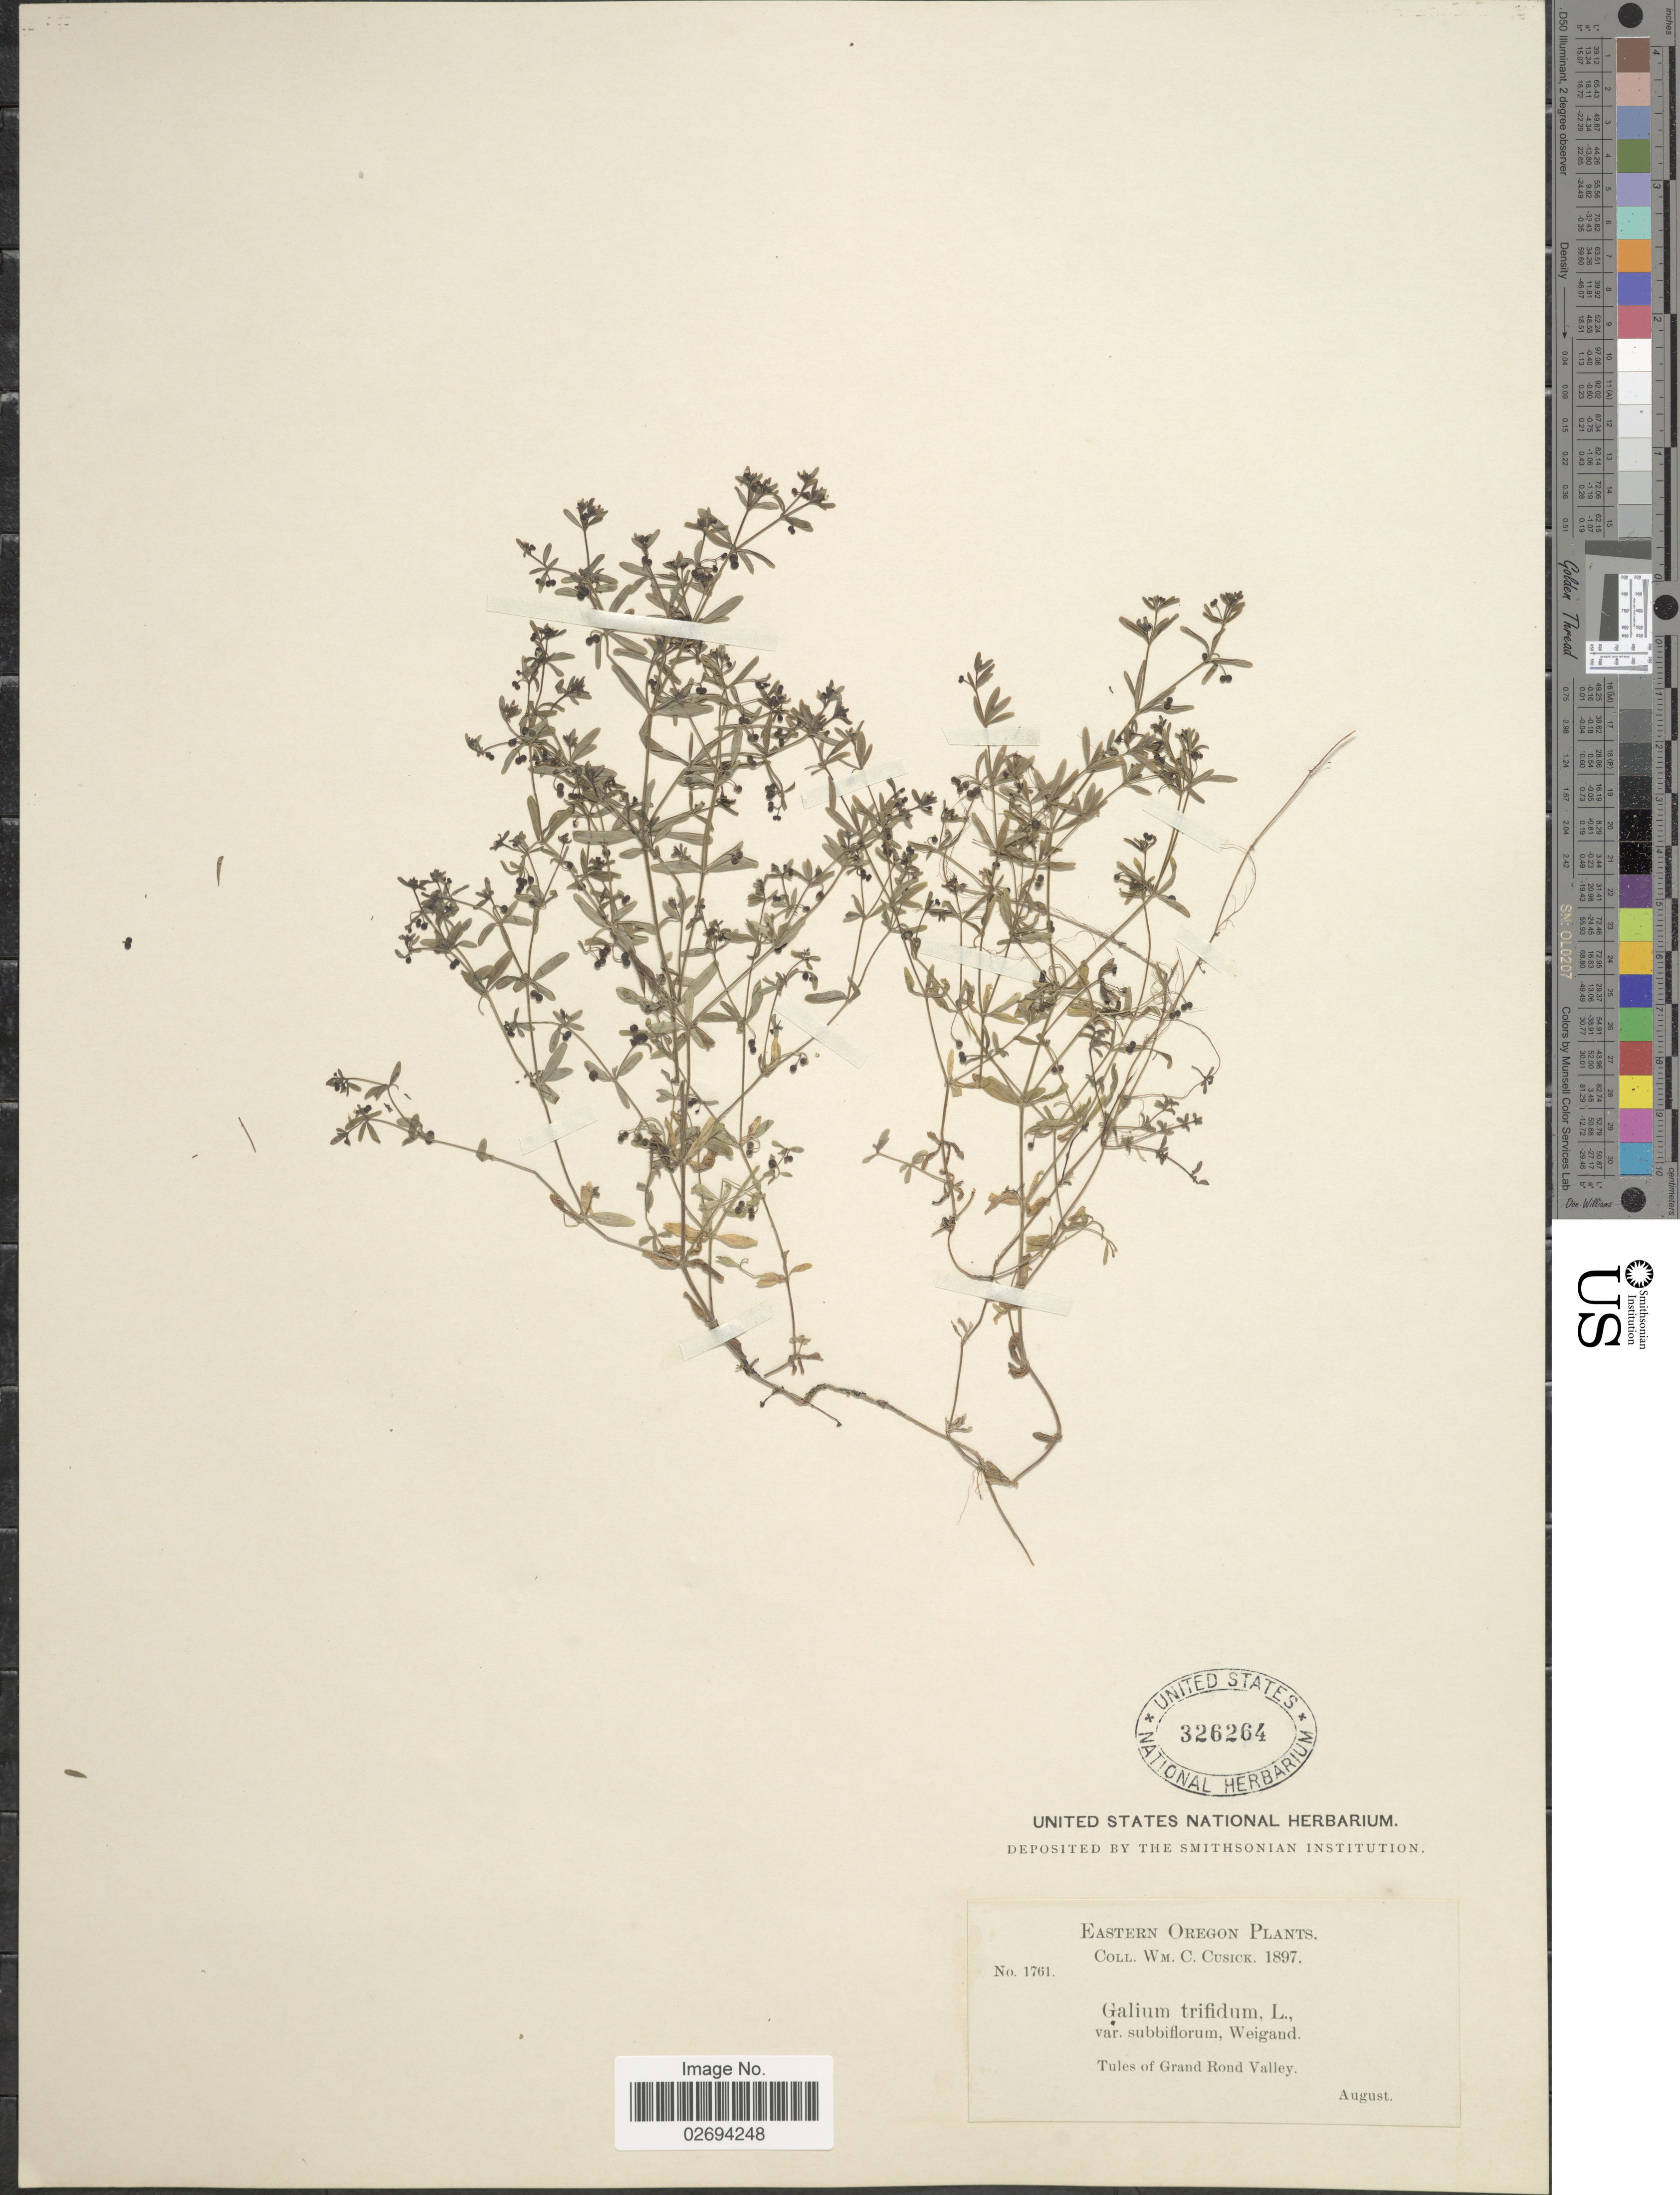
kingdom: Plantae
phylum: Tracheophyta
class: Magnoliopsida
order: Gentianales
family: Rubiaceae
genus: Galium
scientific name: Galium trifidum var. subbiflorum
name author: Wiegand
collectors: W. C. Cusick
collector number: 1761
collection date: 1897-08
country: United States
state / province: Oregon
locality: Eastern Oregon. Tules of Grand Rond Valley.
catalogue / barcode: US 326264